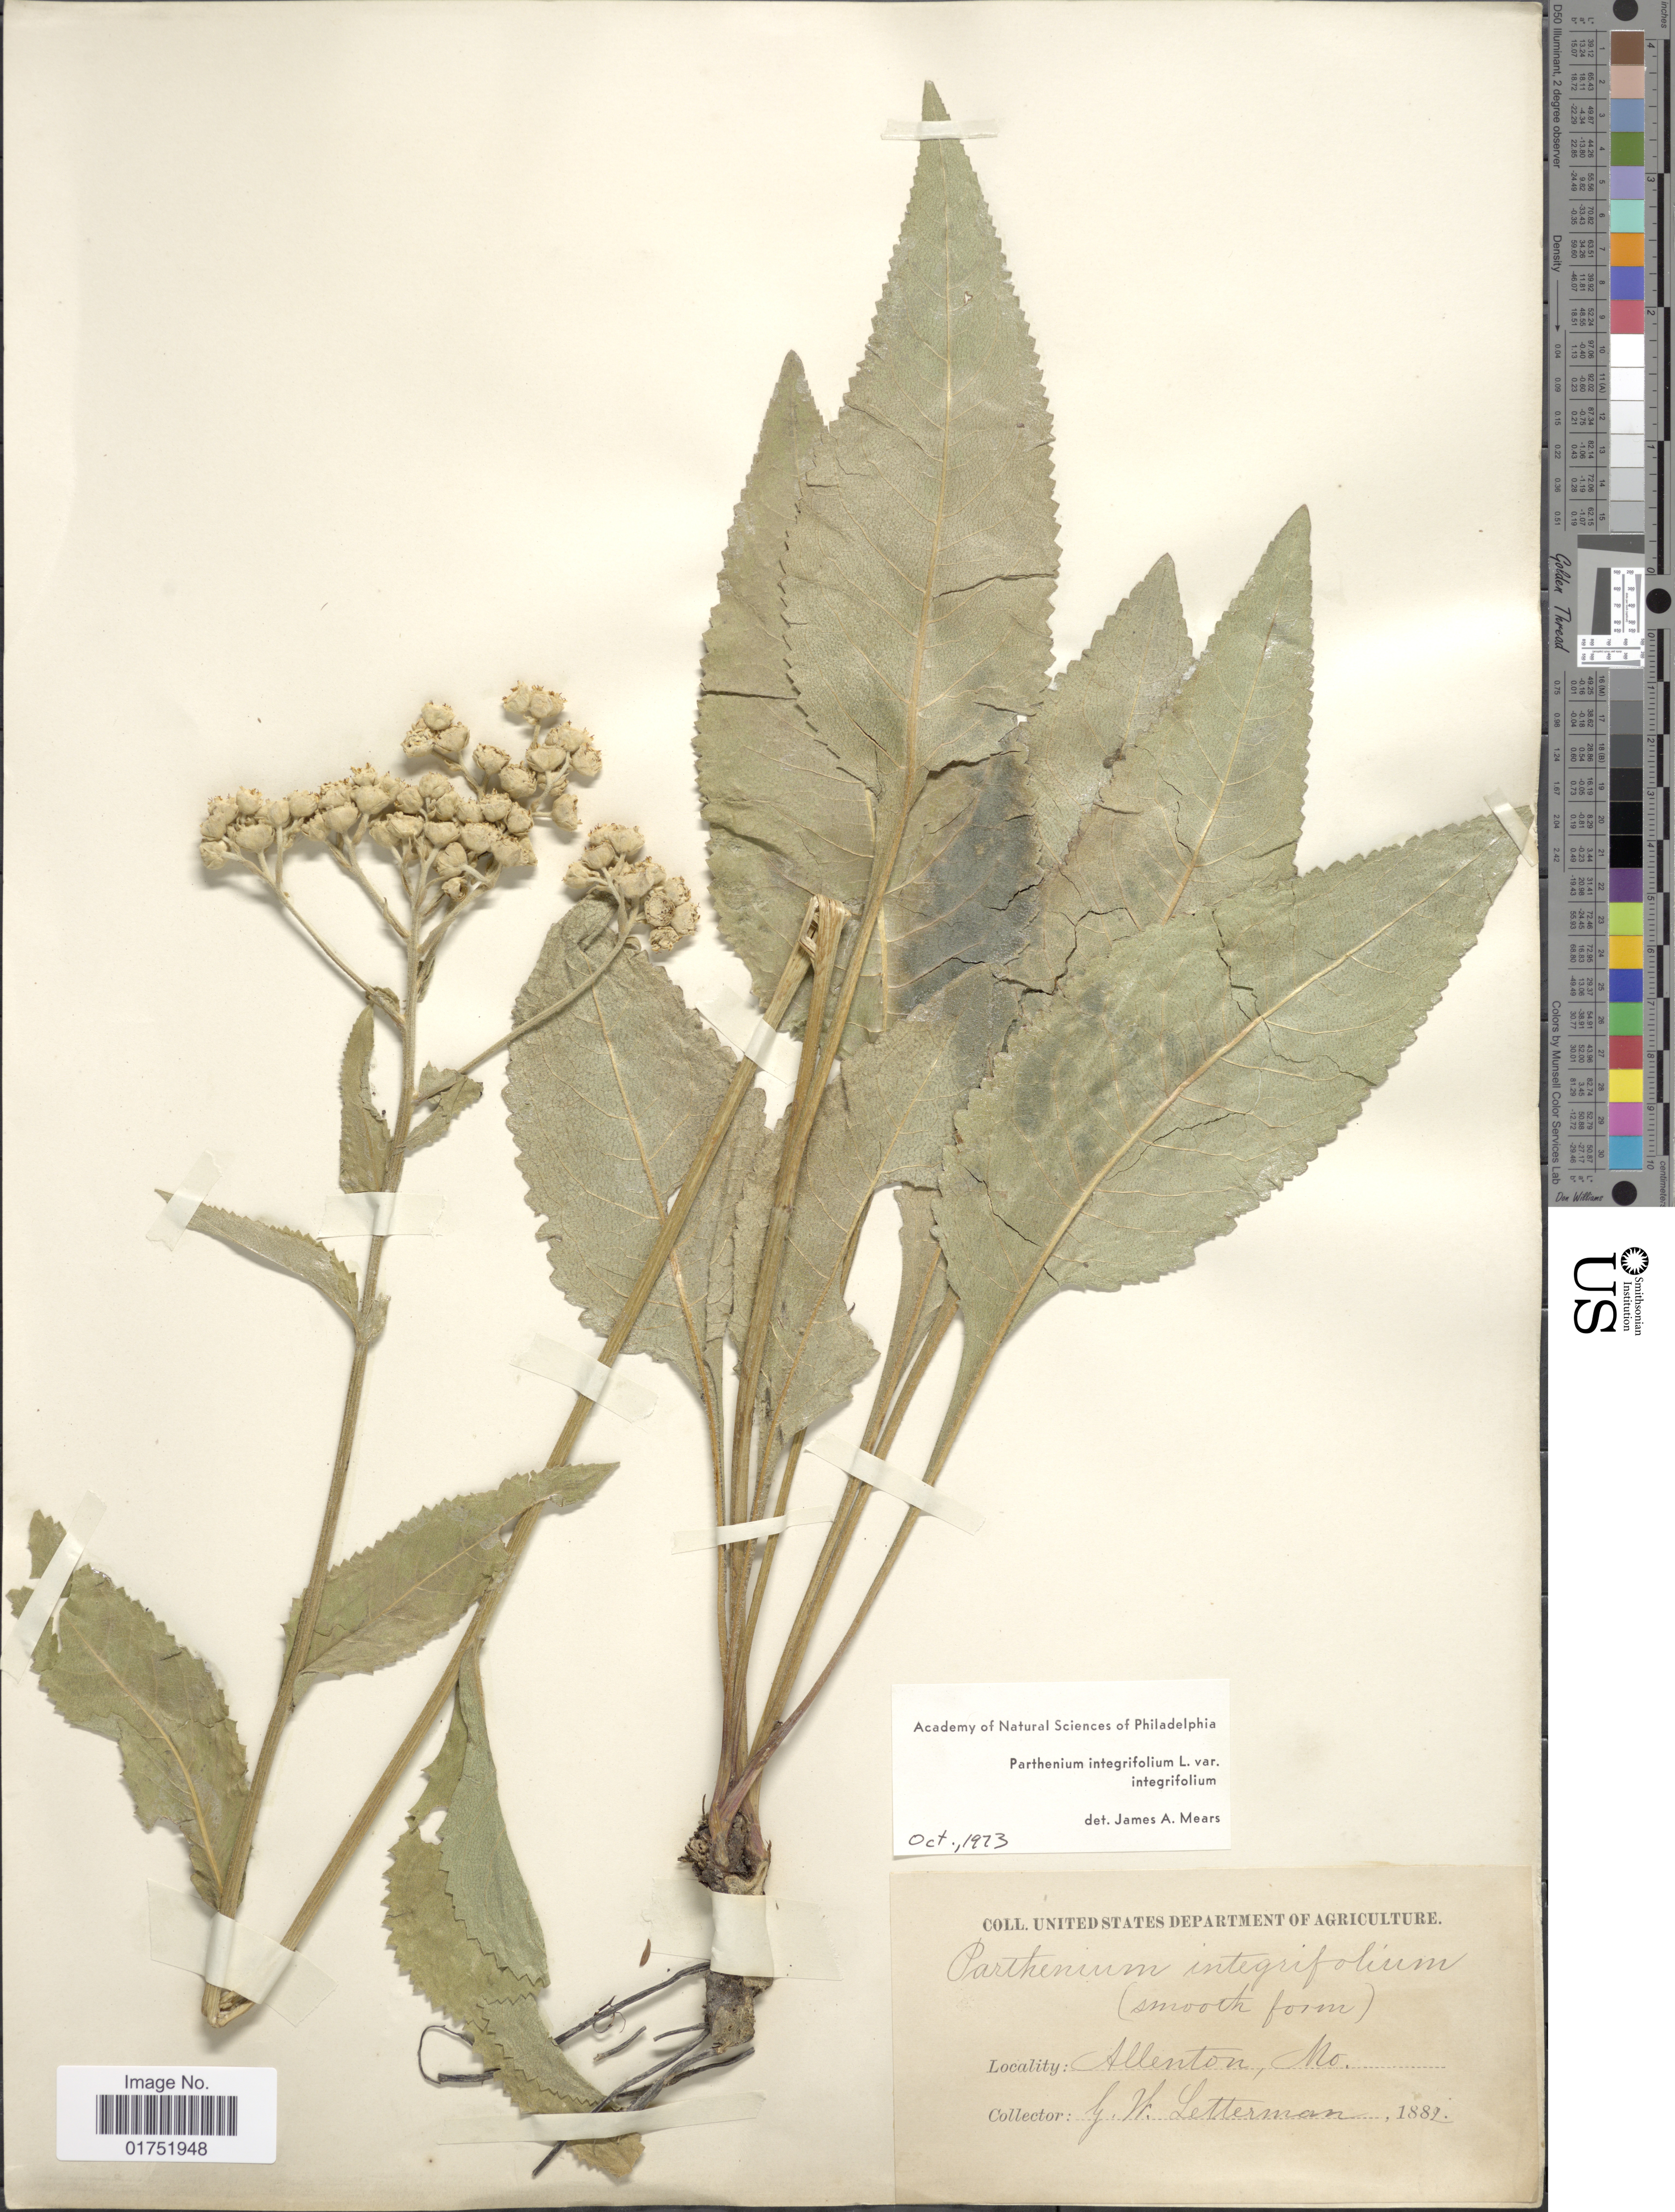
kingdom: Plantae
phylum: Tracheophyta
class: Magnoliopsida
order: Asterales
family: Asteraceae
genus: Parthenium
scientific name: Parthenium integrifolium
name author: L.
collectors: G. W. Letterman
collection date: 1882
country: United States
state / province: Missouri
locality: Allenton, Mo.